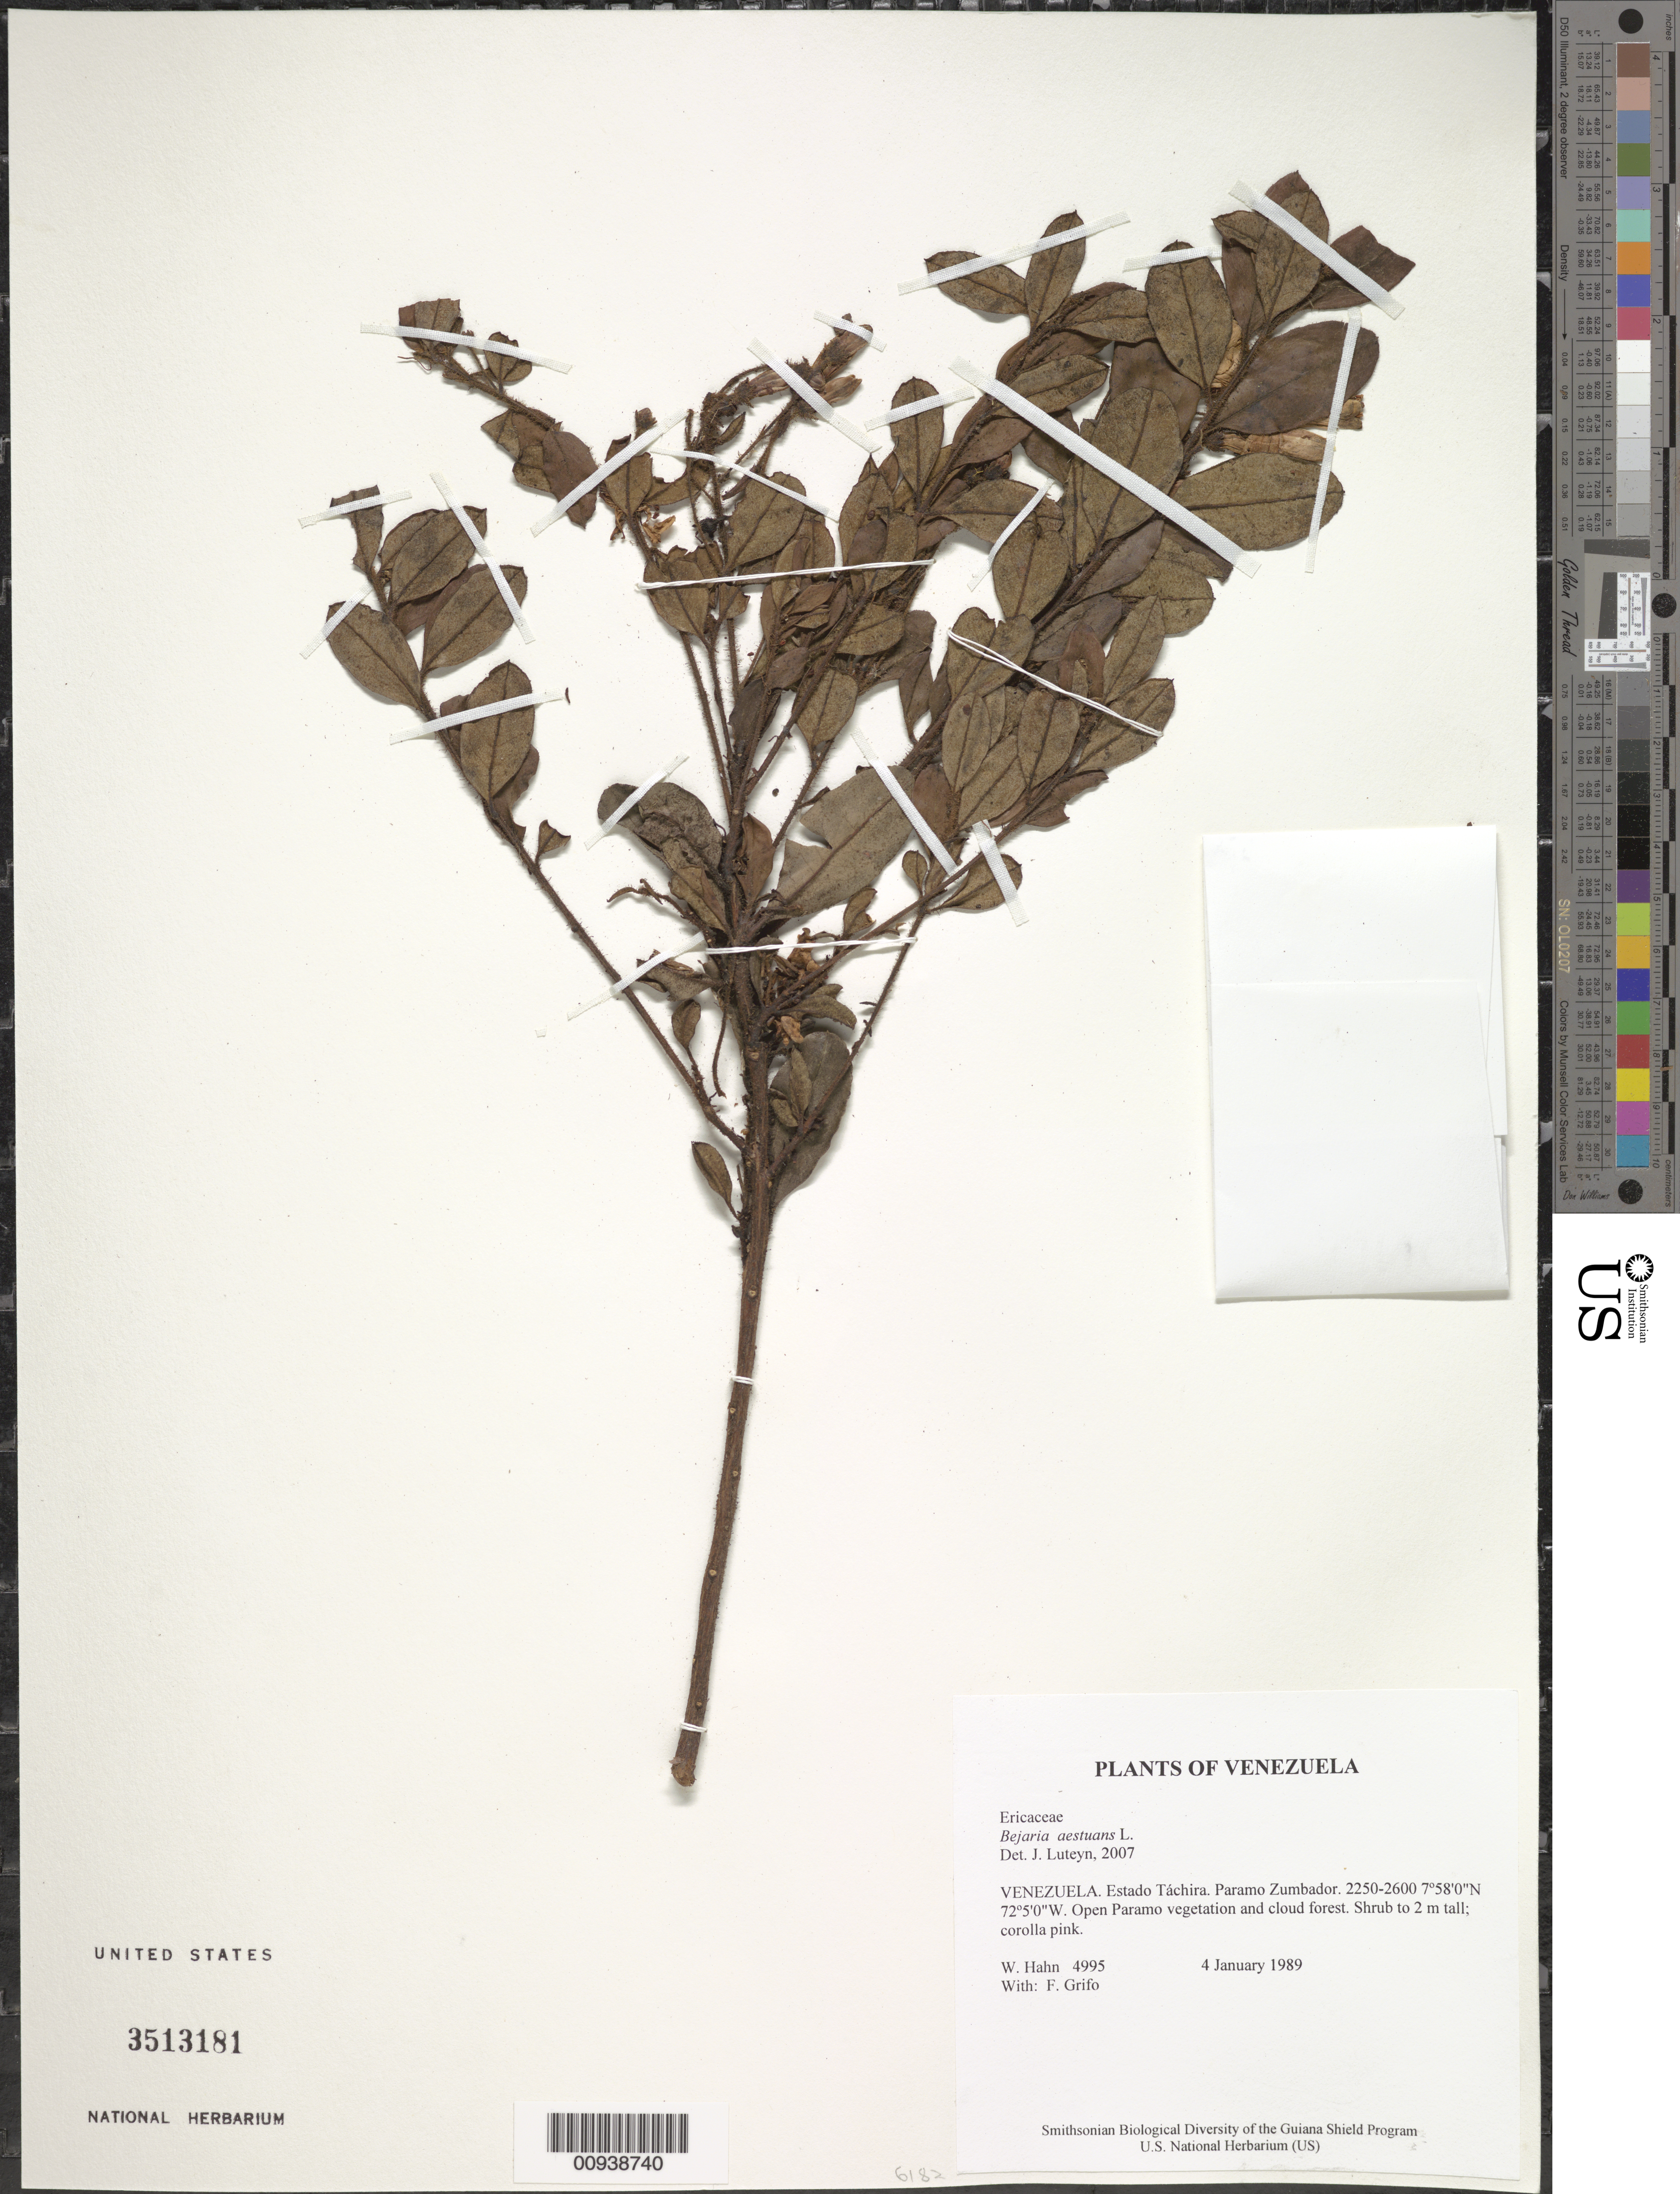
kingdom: Plantae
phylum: Tracheophyta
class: Magnoliopsida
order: Ericales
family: Ericaceae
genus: Bejaria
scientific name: Bejaria aestuans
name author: Mutis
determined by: Luteyn, J. L.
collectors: W. Hahn & F. Grifo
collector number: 4995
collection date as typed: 4 January 1989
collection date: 1989-01-04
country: Venezuela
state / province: Táchira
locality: Paramo Zumbador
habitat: Open Paramo vegetation and cloud forest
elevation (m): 2250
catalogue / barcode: US 3513181